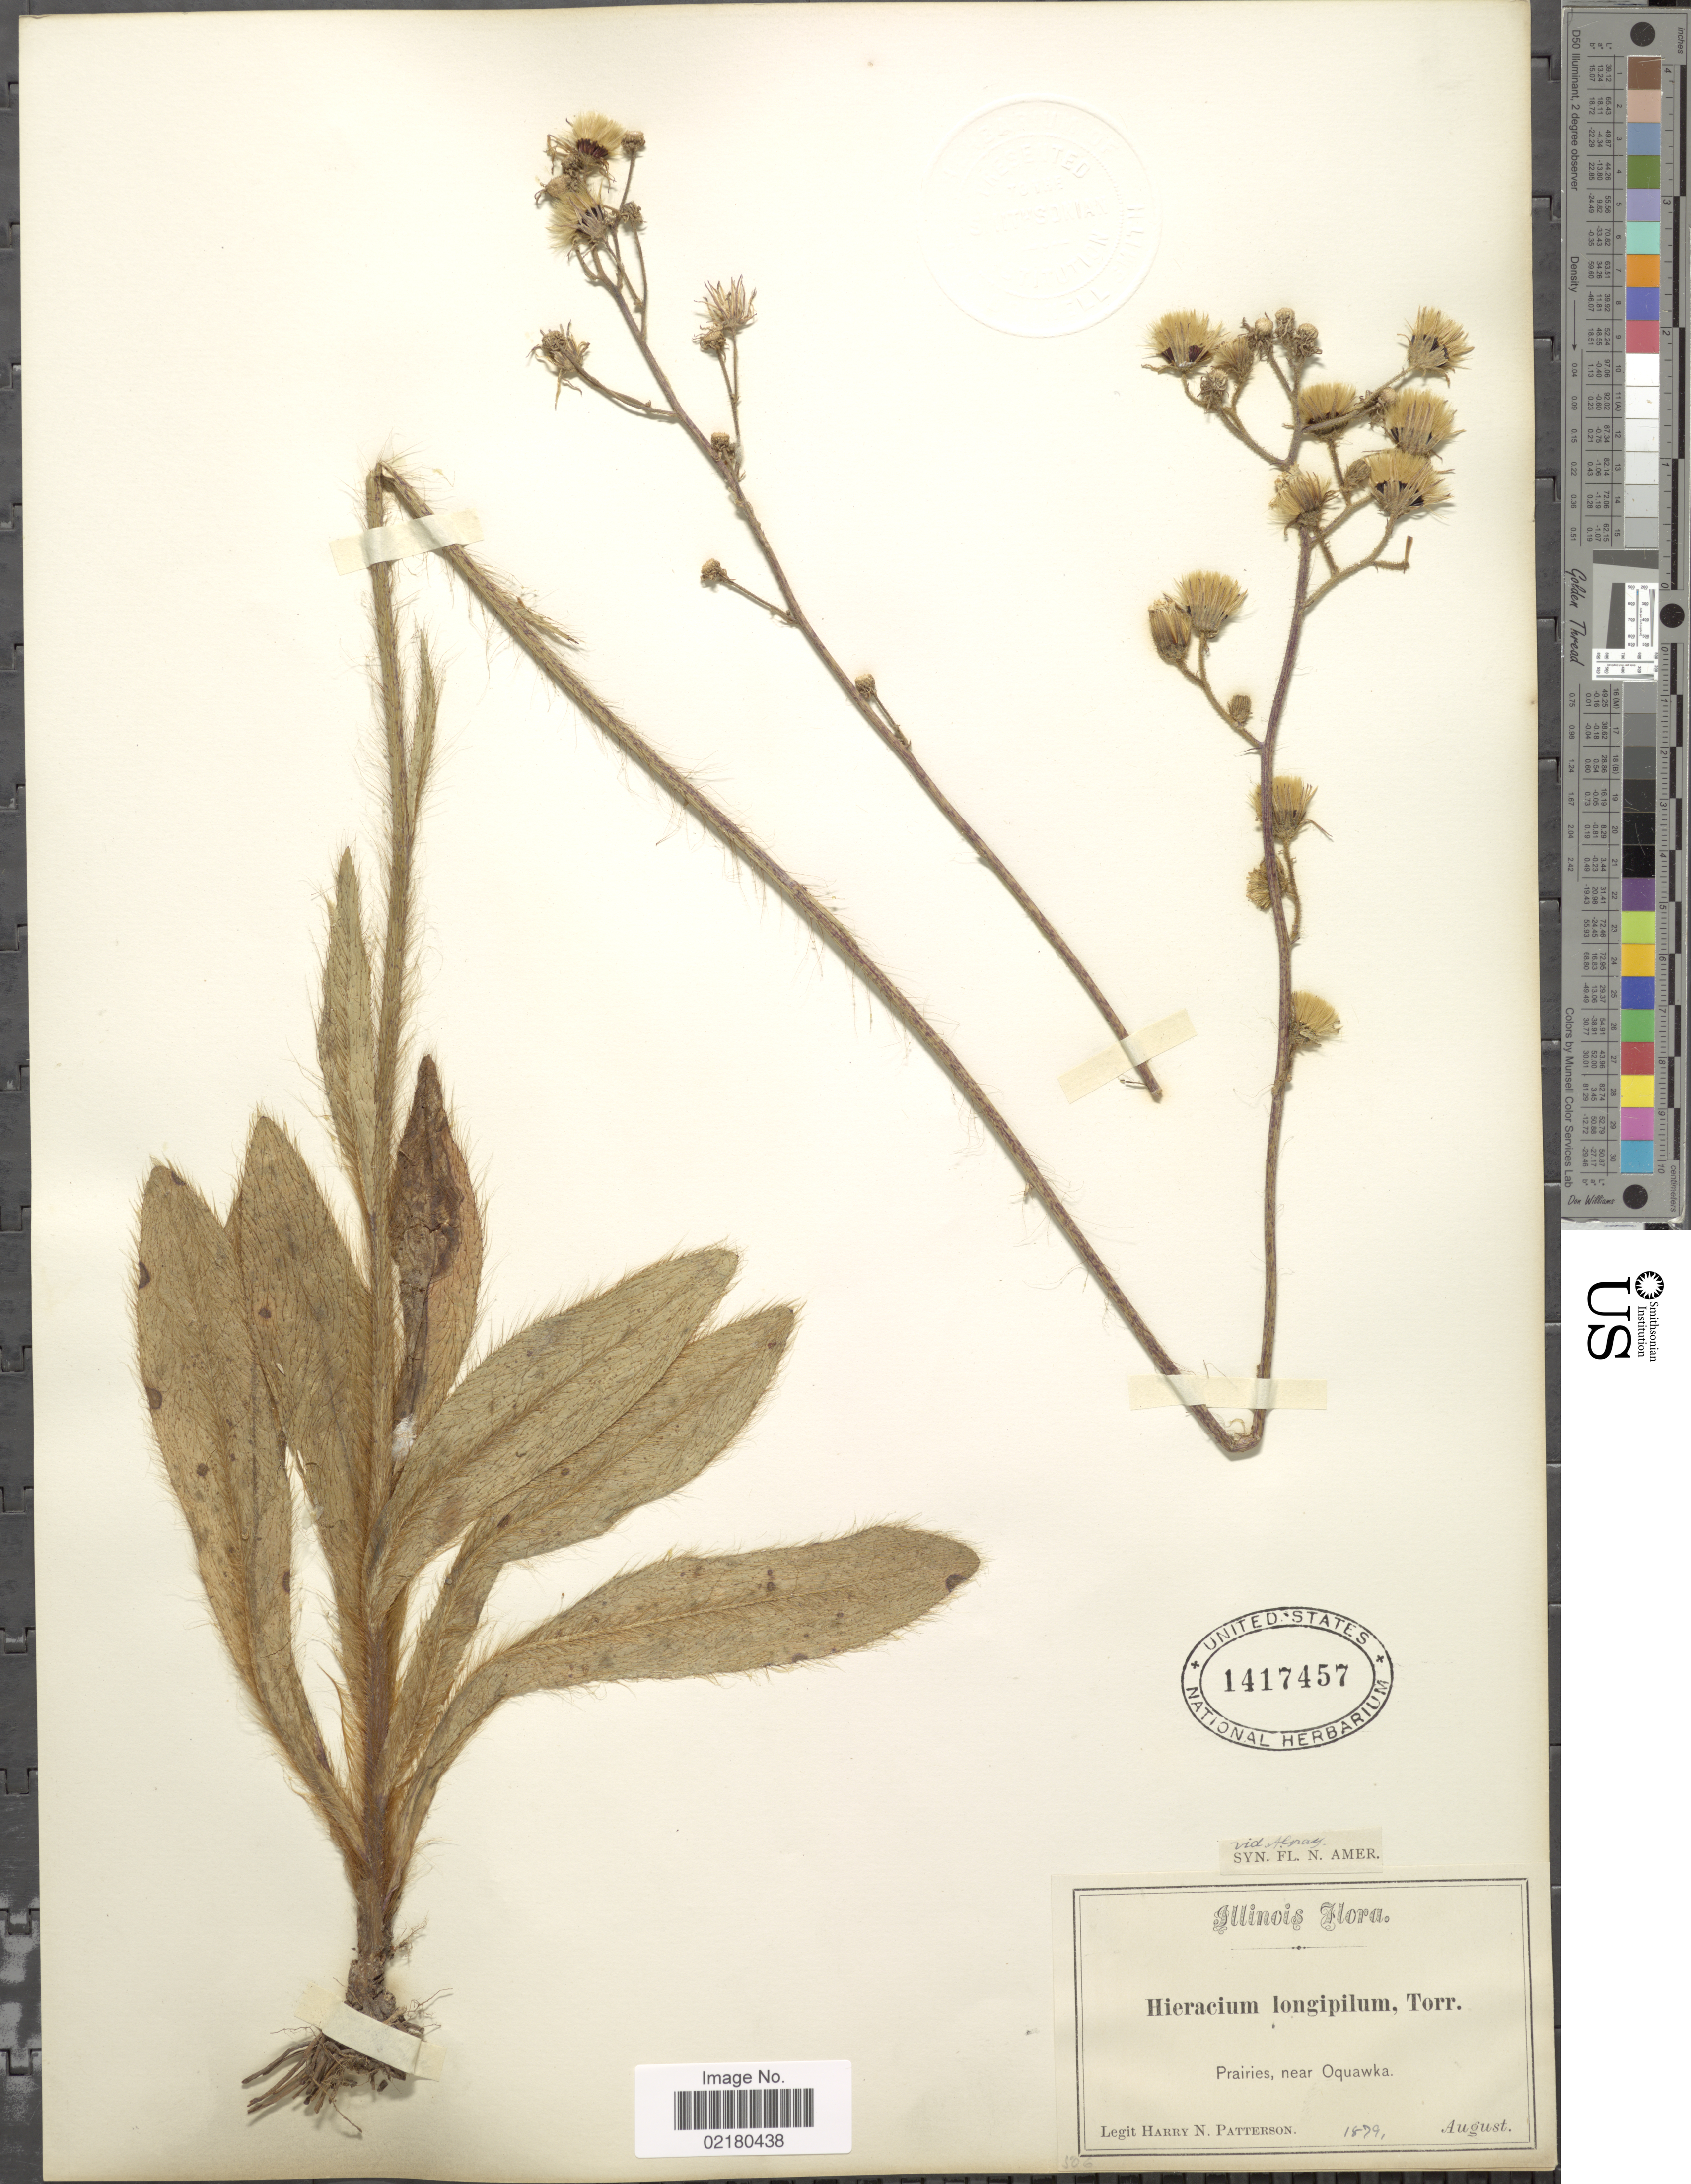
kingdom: Plantae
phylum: Tracheophyta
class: Magnoliopsida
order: Asterales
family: Asteraceae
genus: Hieracium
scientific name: Hieracium longipilum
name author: Torr. ex Hook.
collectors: H. N. Patterson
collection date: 1879-08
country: United States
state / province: Illinois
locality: Near Oquawka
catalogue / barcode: US 1417457